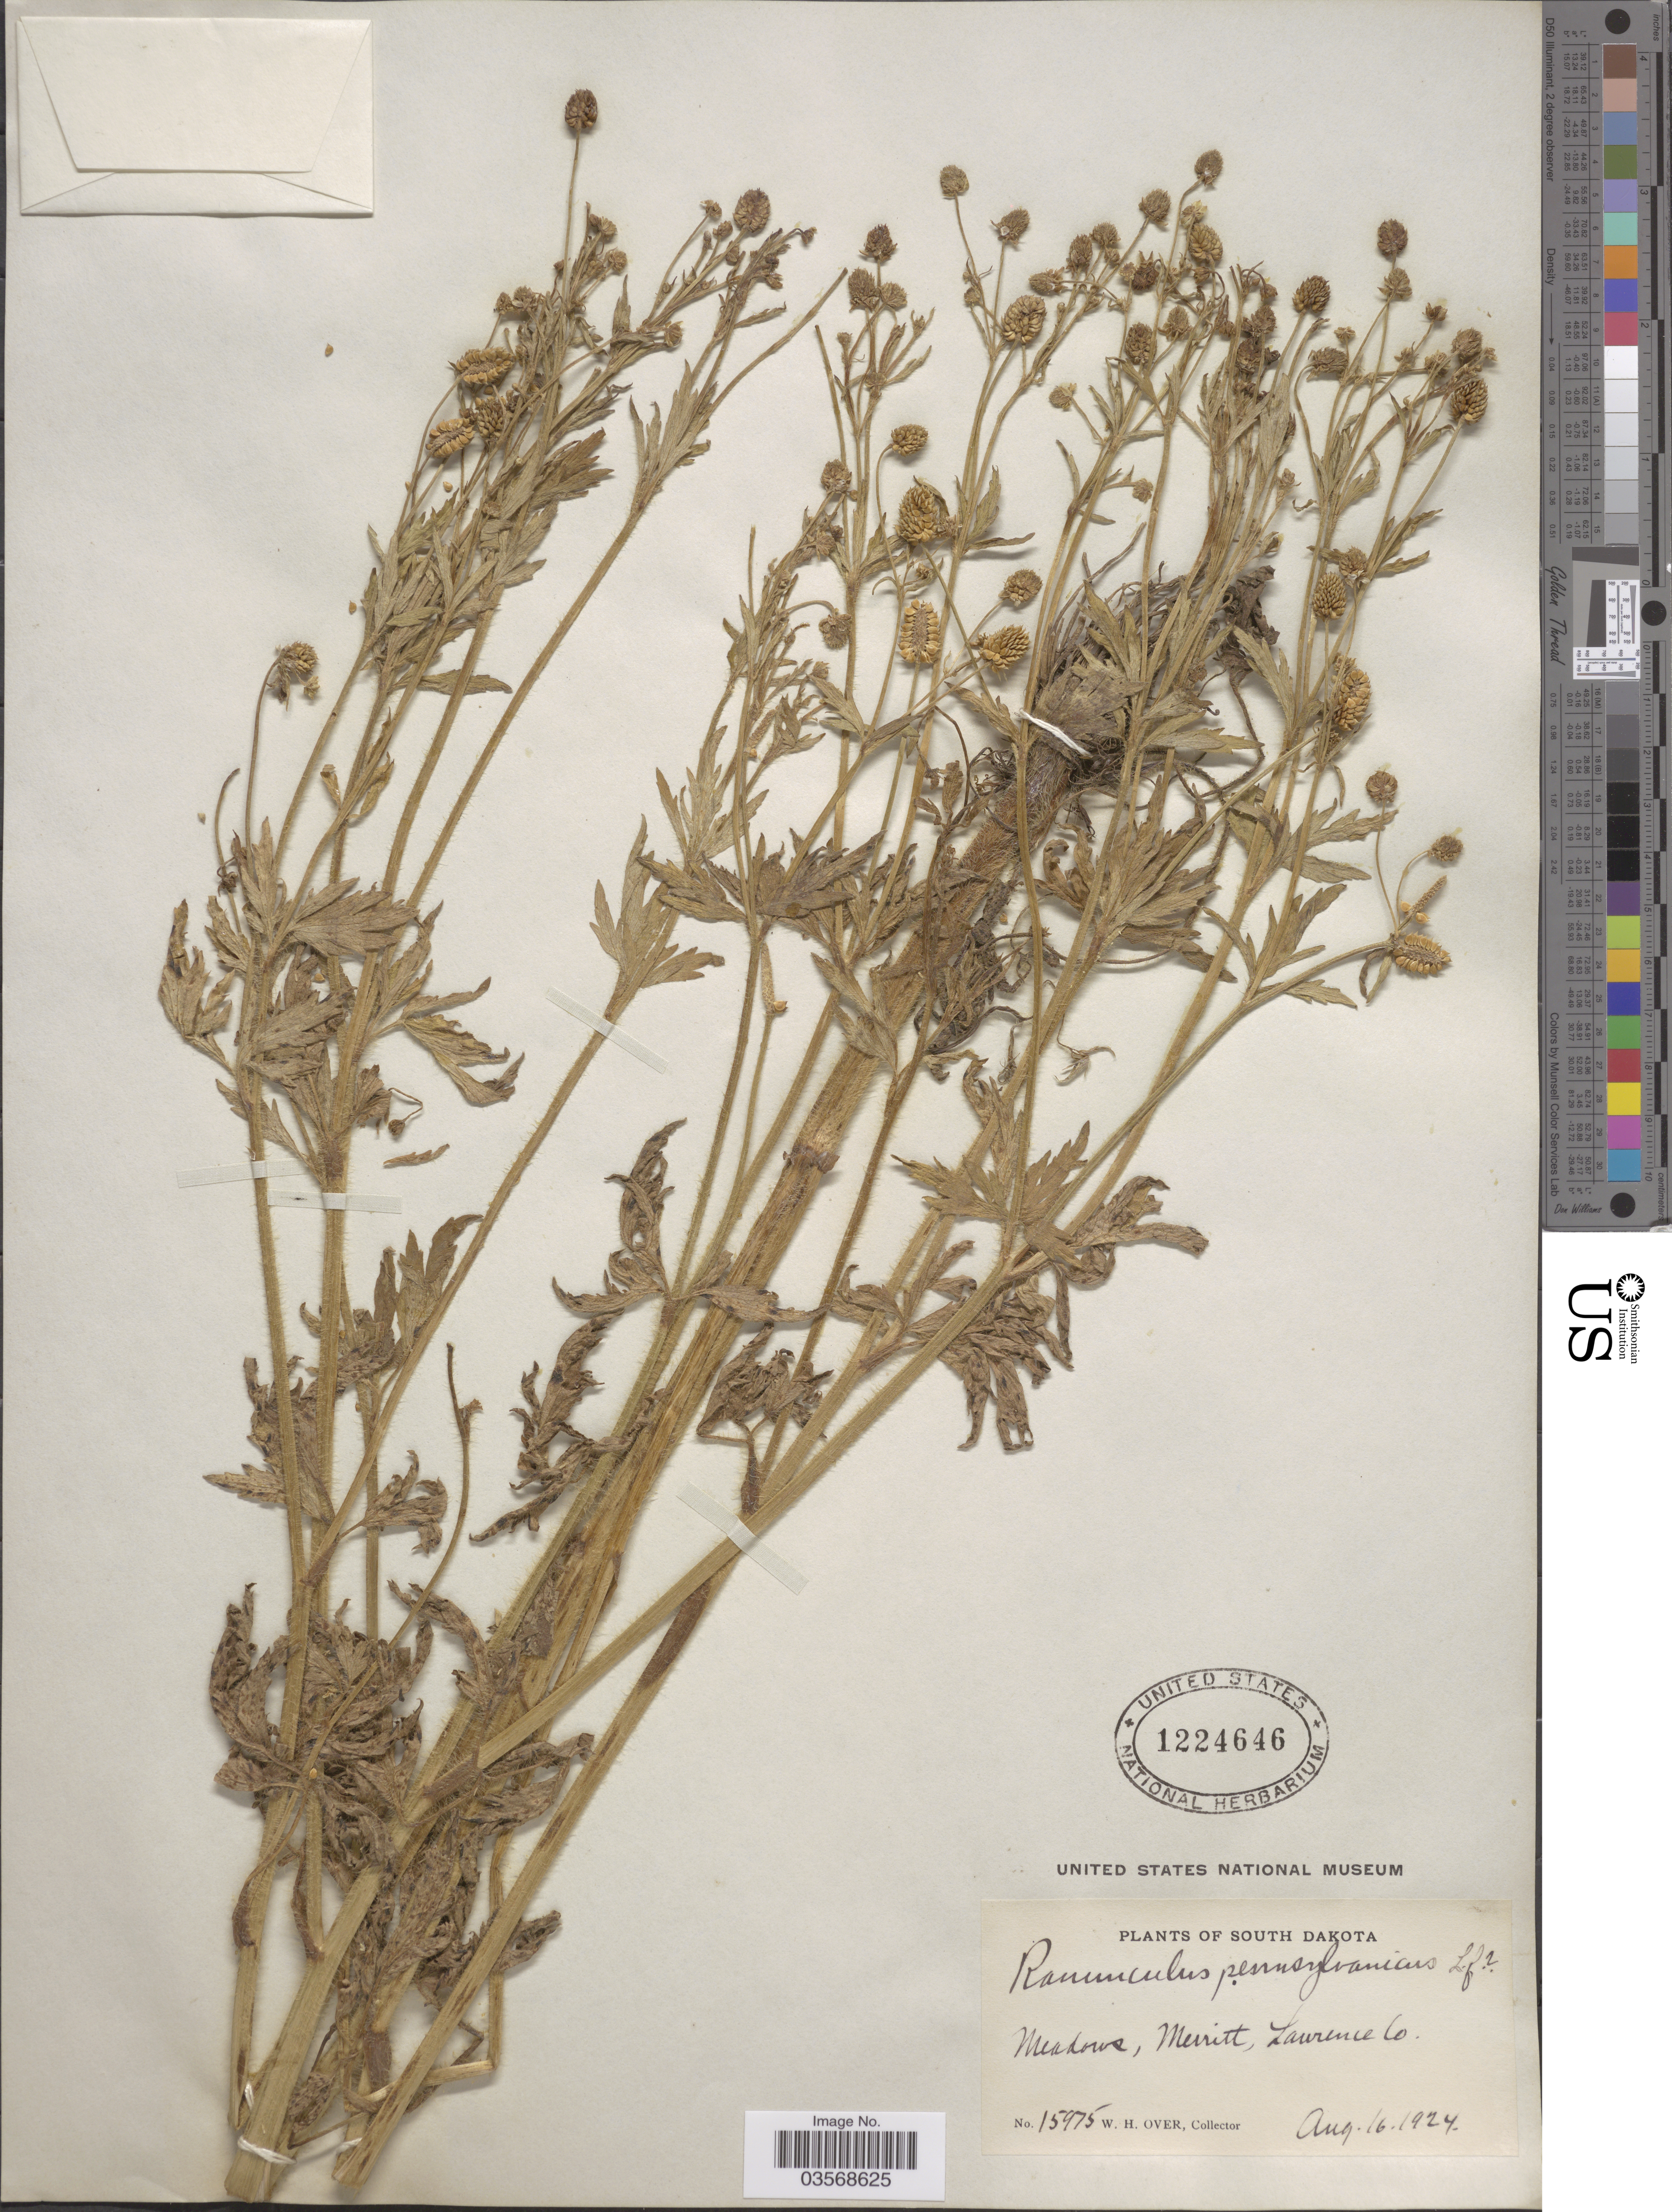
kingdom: Plantae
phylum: Tracheophyta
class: Magnoliopsida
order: Ranunculales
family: Ranunculaceae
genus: Ranunculus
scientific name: Ranunculus pensylvanicus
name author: L. f.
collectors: W. Over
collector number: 15975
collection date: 1924-08-16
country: United States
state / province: South Dakota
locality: Meadows, Merritt, Laurence Co.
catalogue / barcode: US 1224646